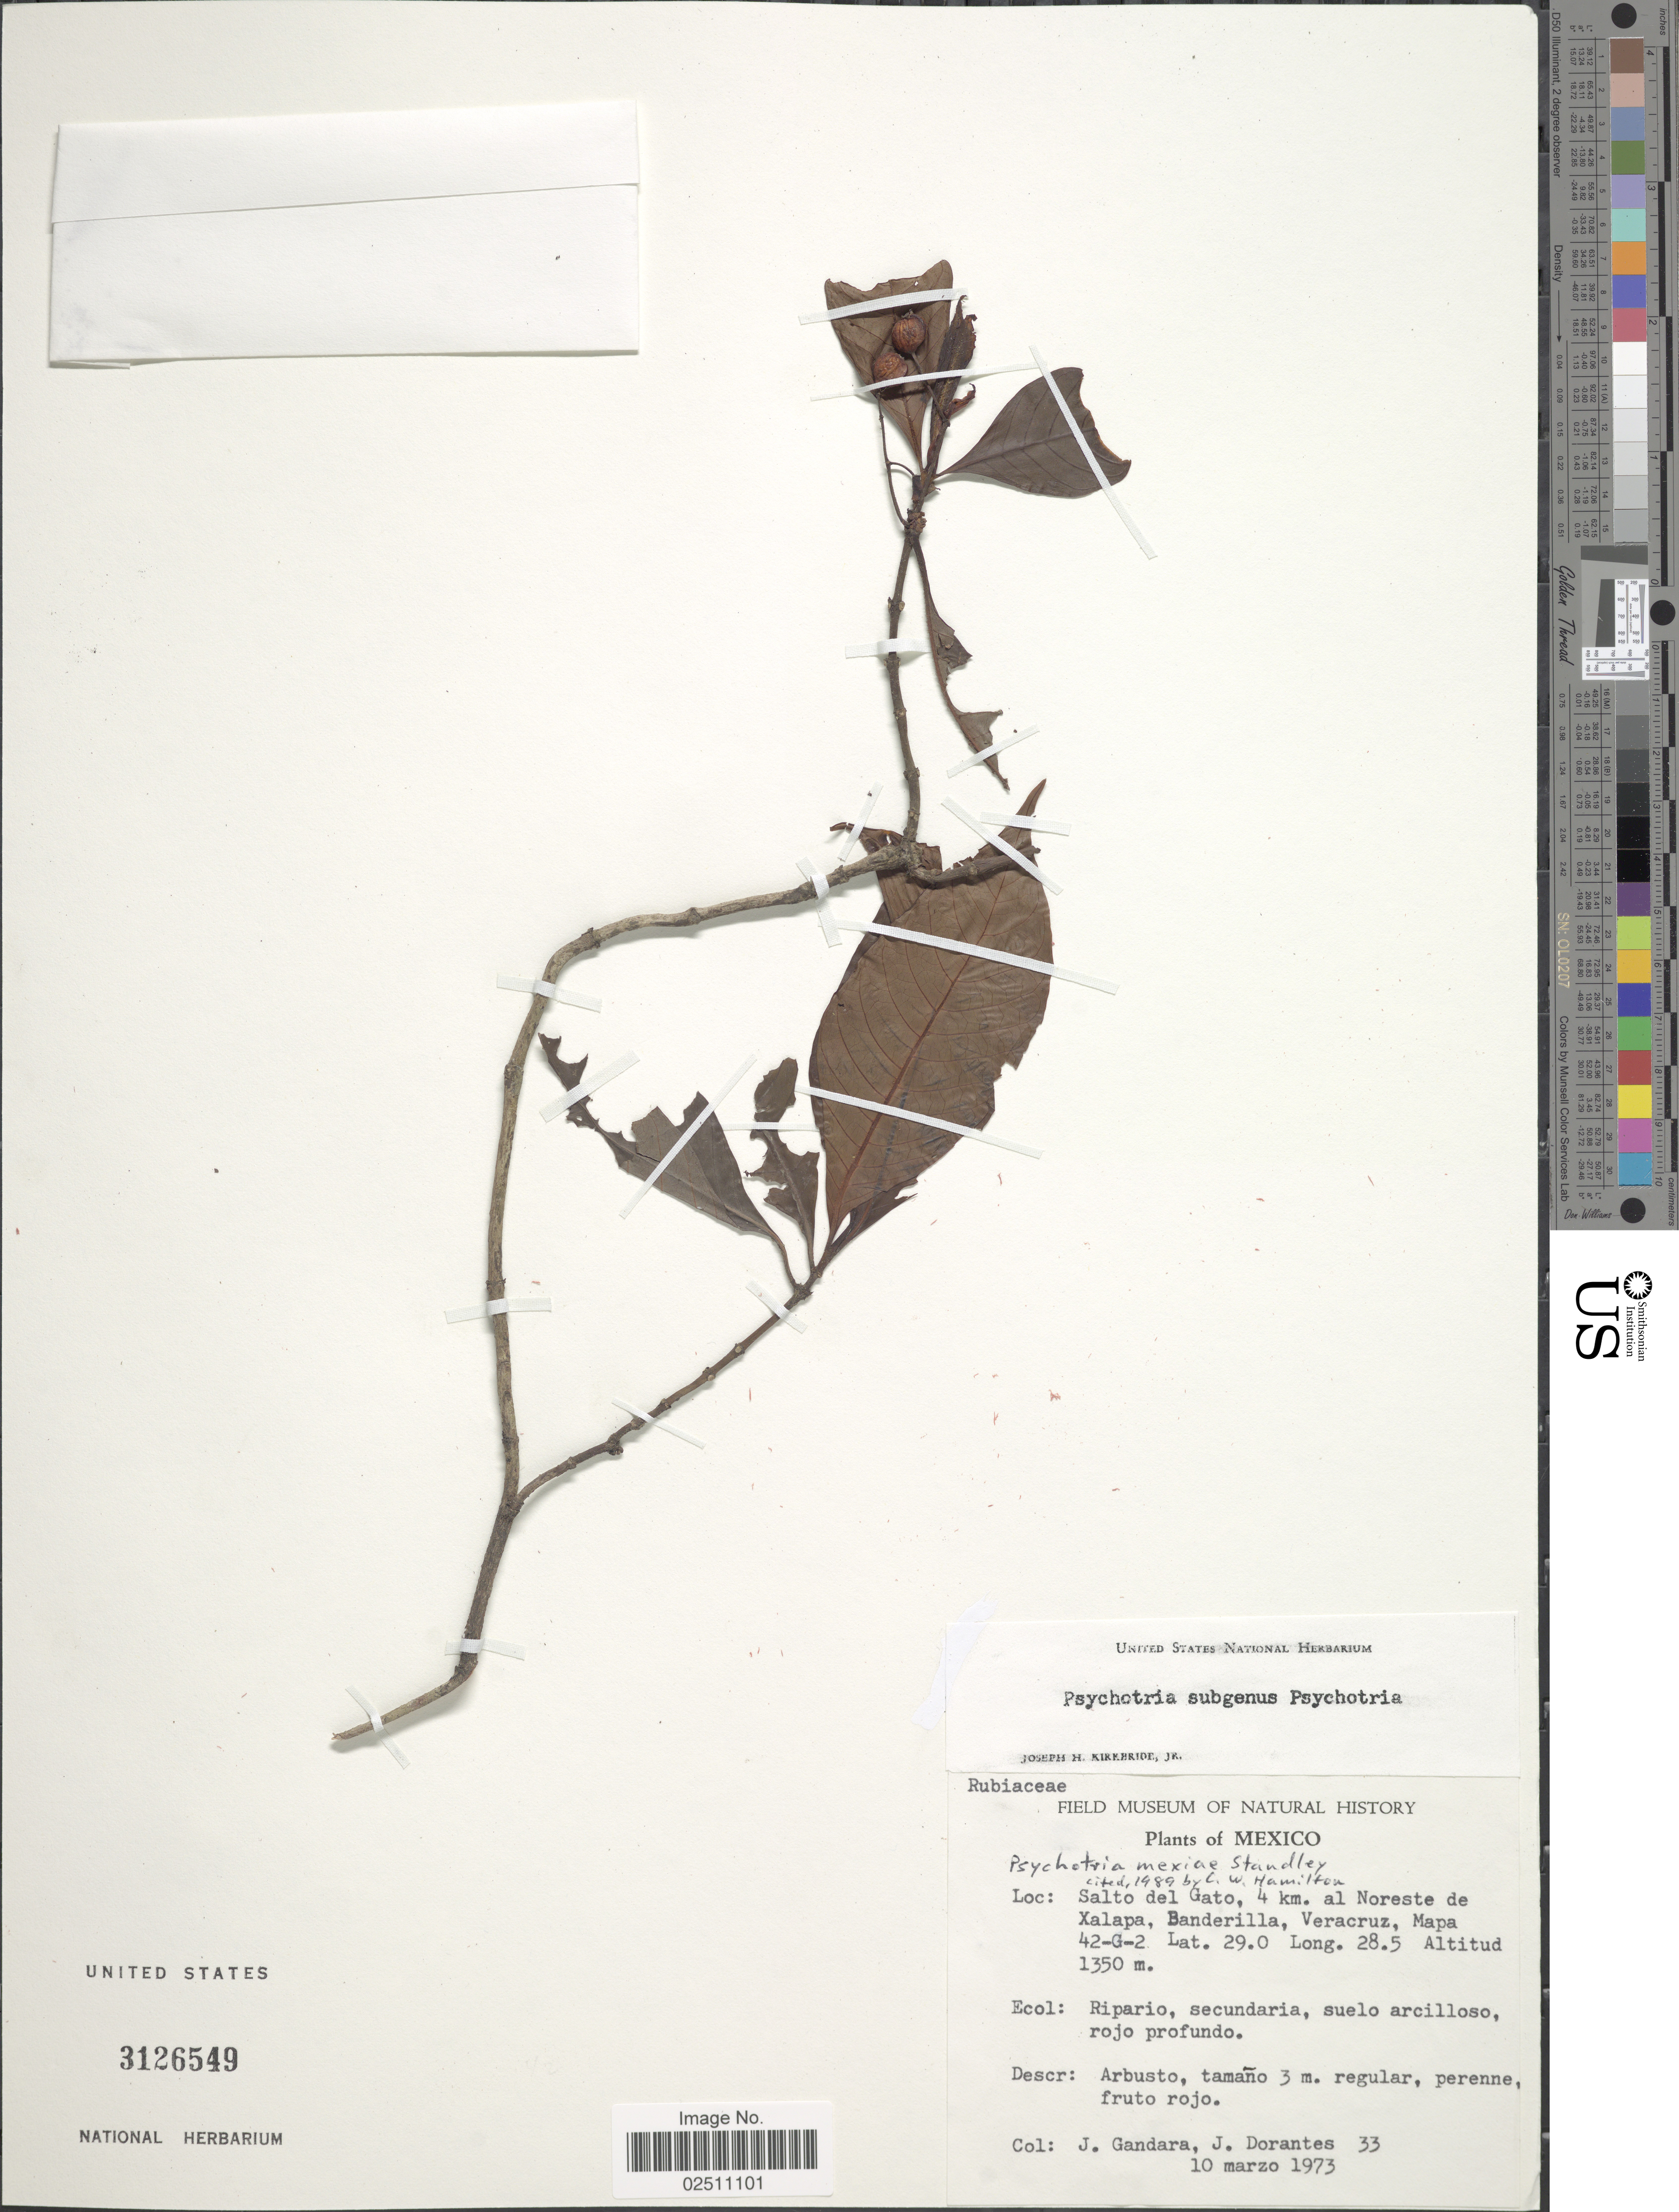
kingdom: Plantae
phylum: Tracheophyta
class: Magnoliopsida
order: Gentianales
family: Rubiaceae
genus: Psychotria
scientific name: Psychotria mexiae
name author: Standl.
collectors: J. Gandara & J. Dorantes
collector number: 33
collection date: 1973-03-10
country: Mexico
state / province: Veracruz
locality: Salto del Gato, 4 km. al Noreste de Xalapa, Banderilla, Veracruz, Mapa 42-G-2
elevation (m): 1350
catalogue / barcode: US 3126549